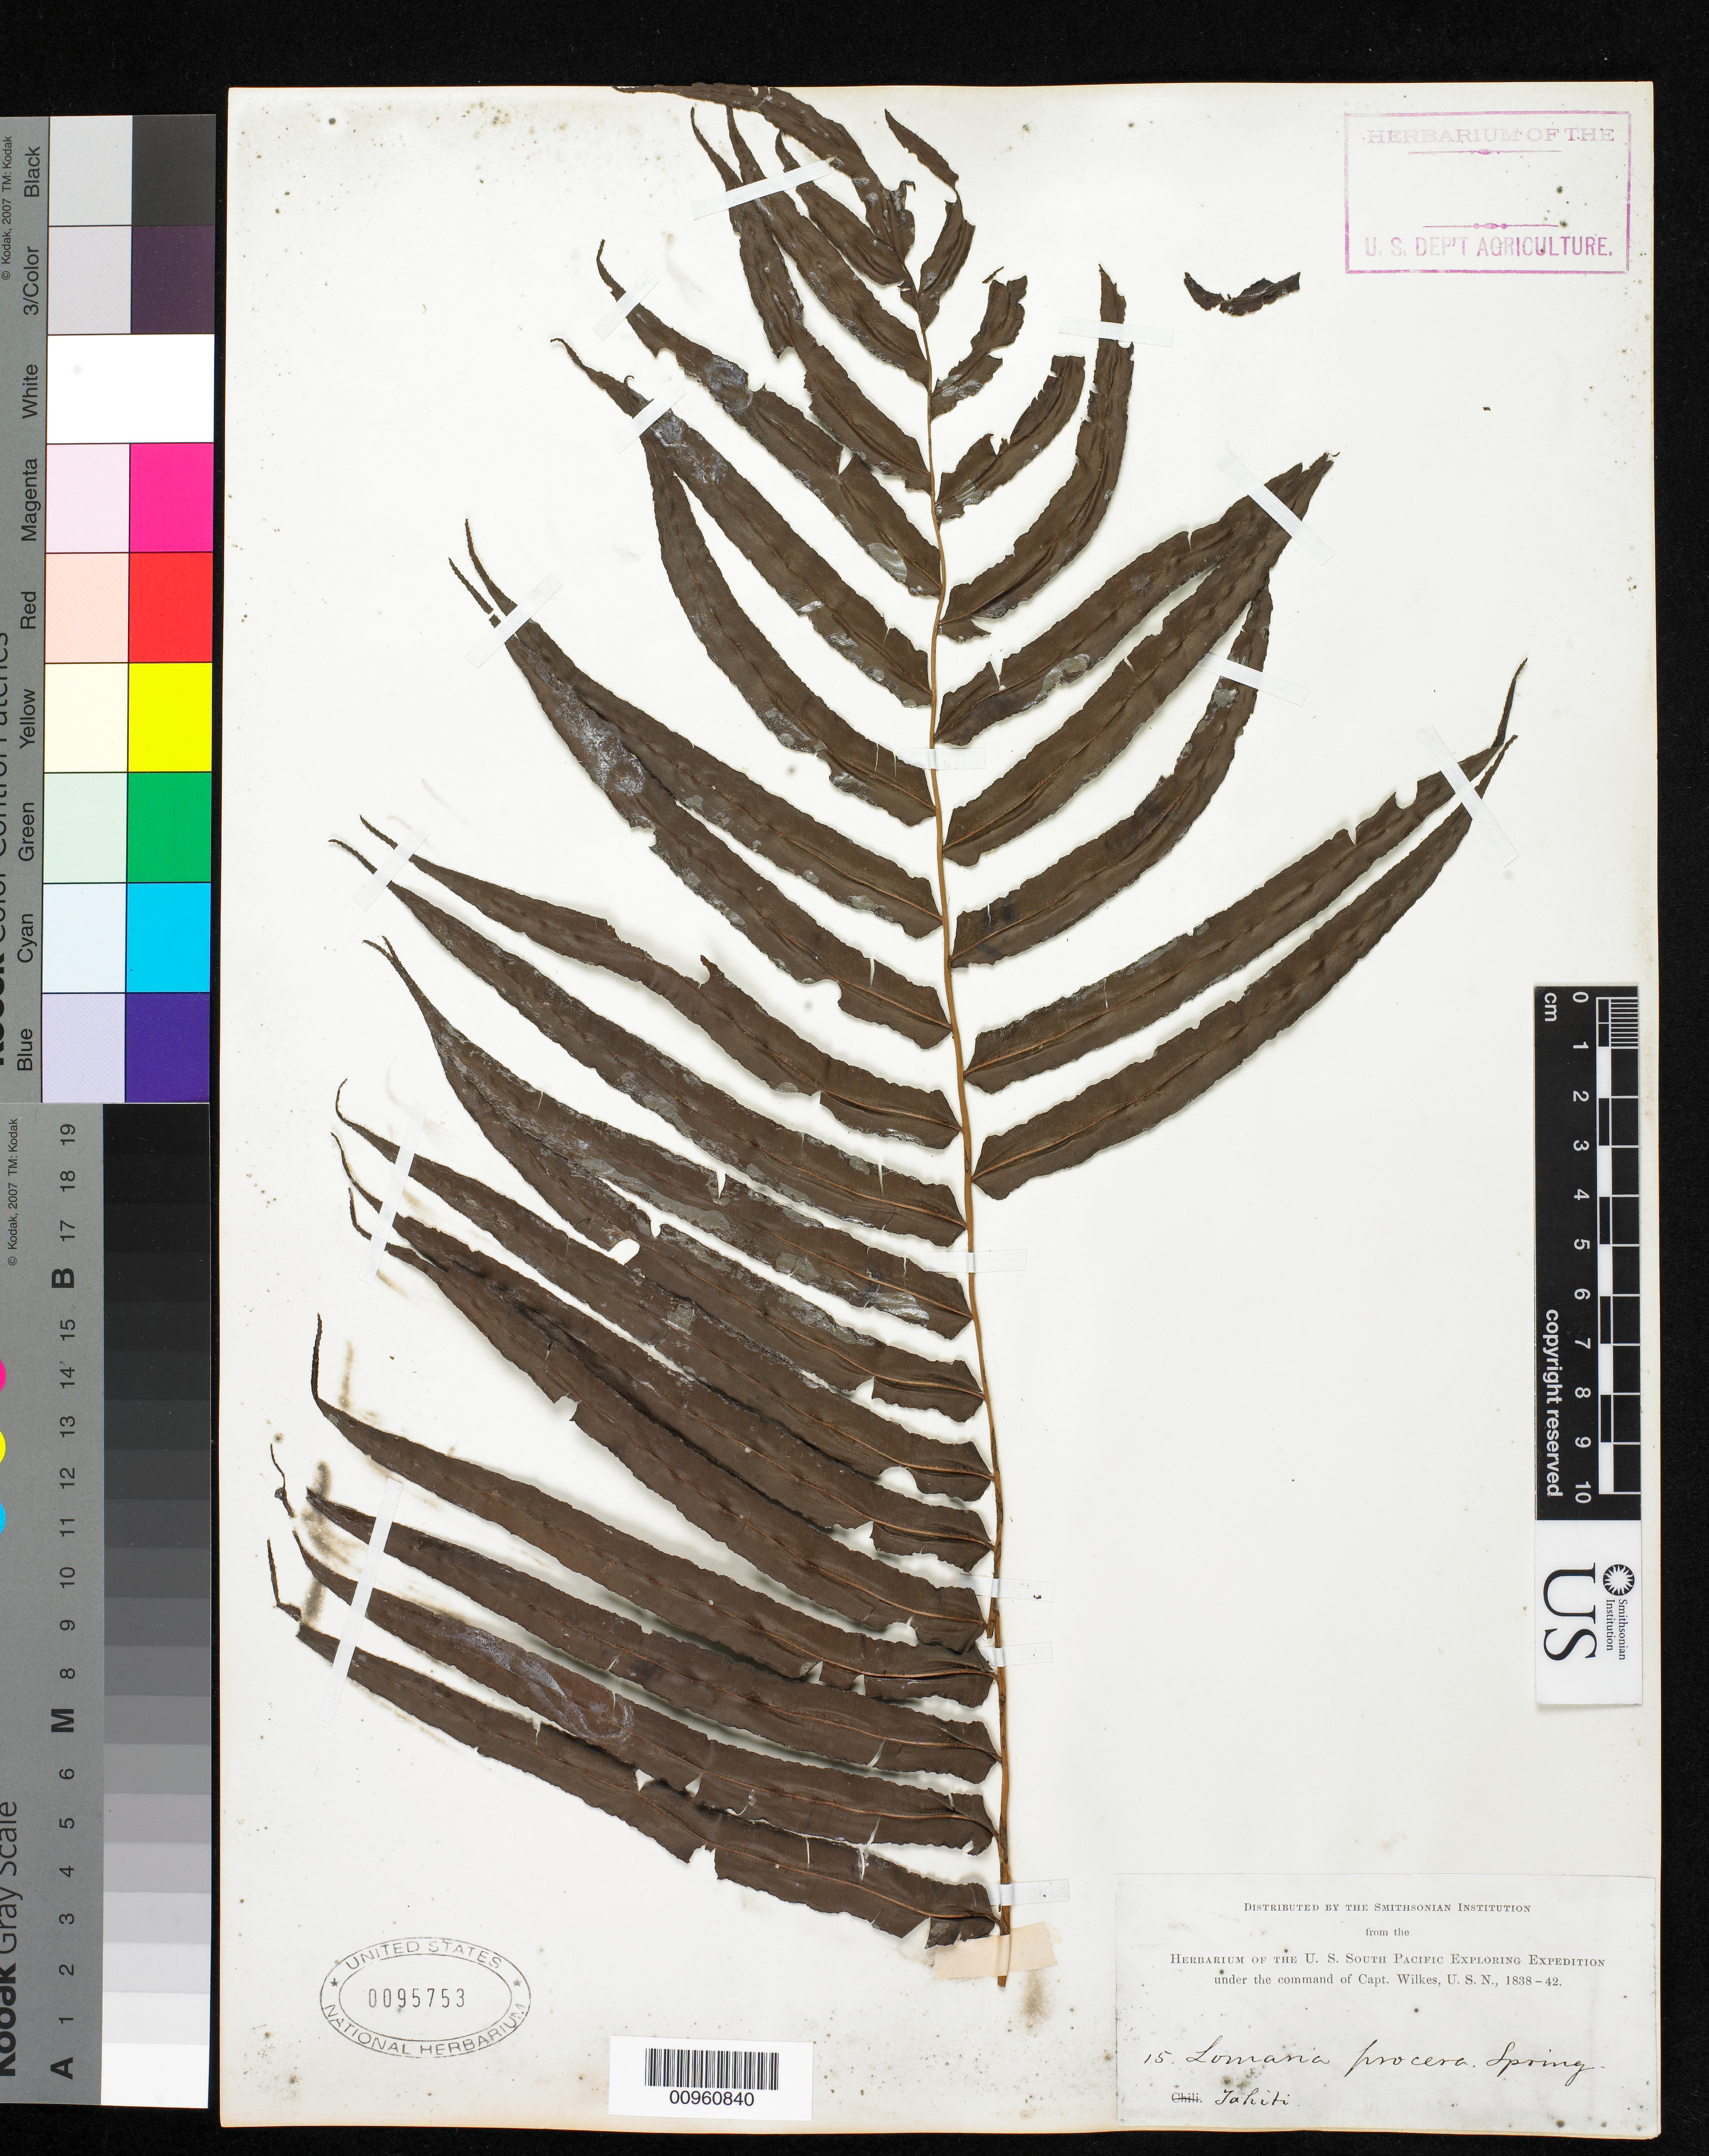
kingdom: Plantae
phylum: Tracheophyta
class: Polypodiopsida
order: Polypodiales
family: Blechnaceae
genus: Blechnum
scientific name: Blechnum pacificum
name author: Lorence & A.R. Sm.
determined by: Florence, J.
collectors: Wilkes Explor. Exped.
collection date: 1838/1842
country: French Polynesia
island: Tahiti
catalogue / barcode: US 95753